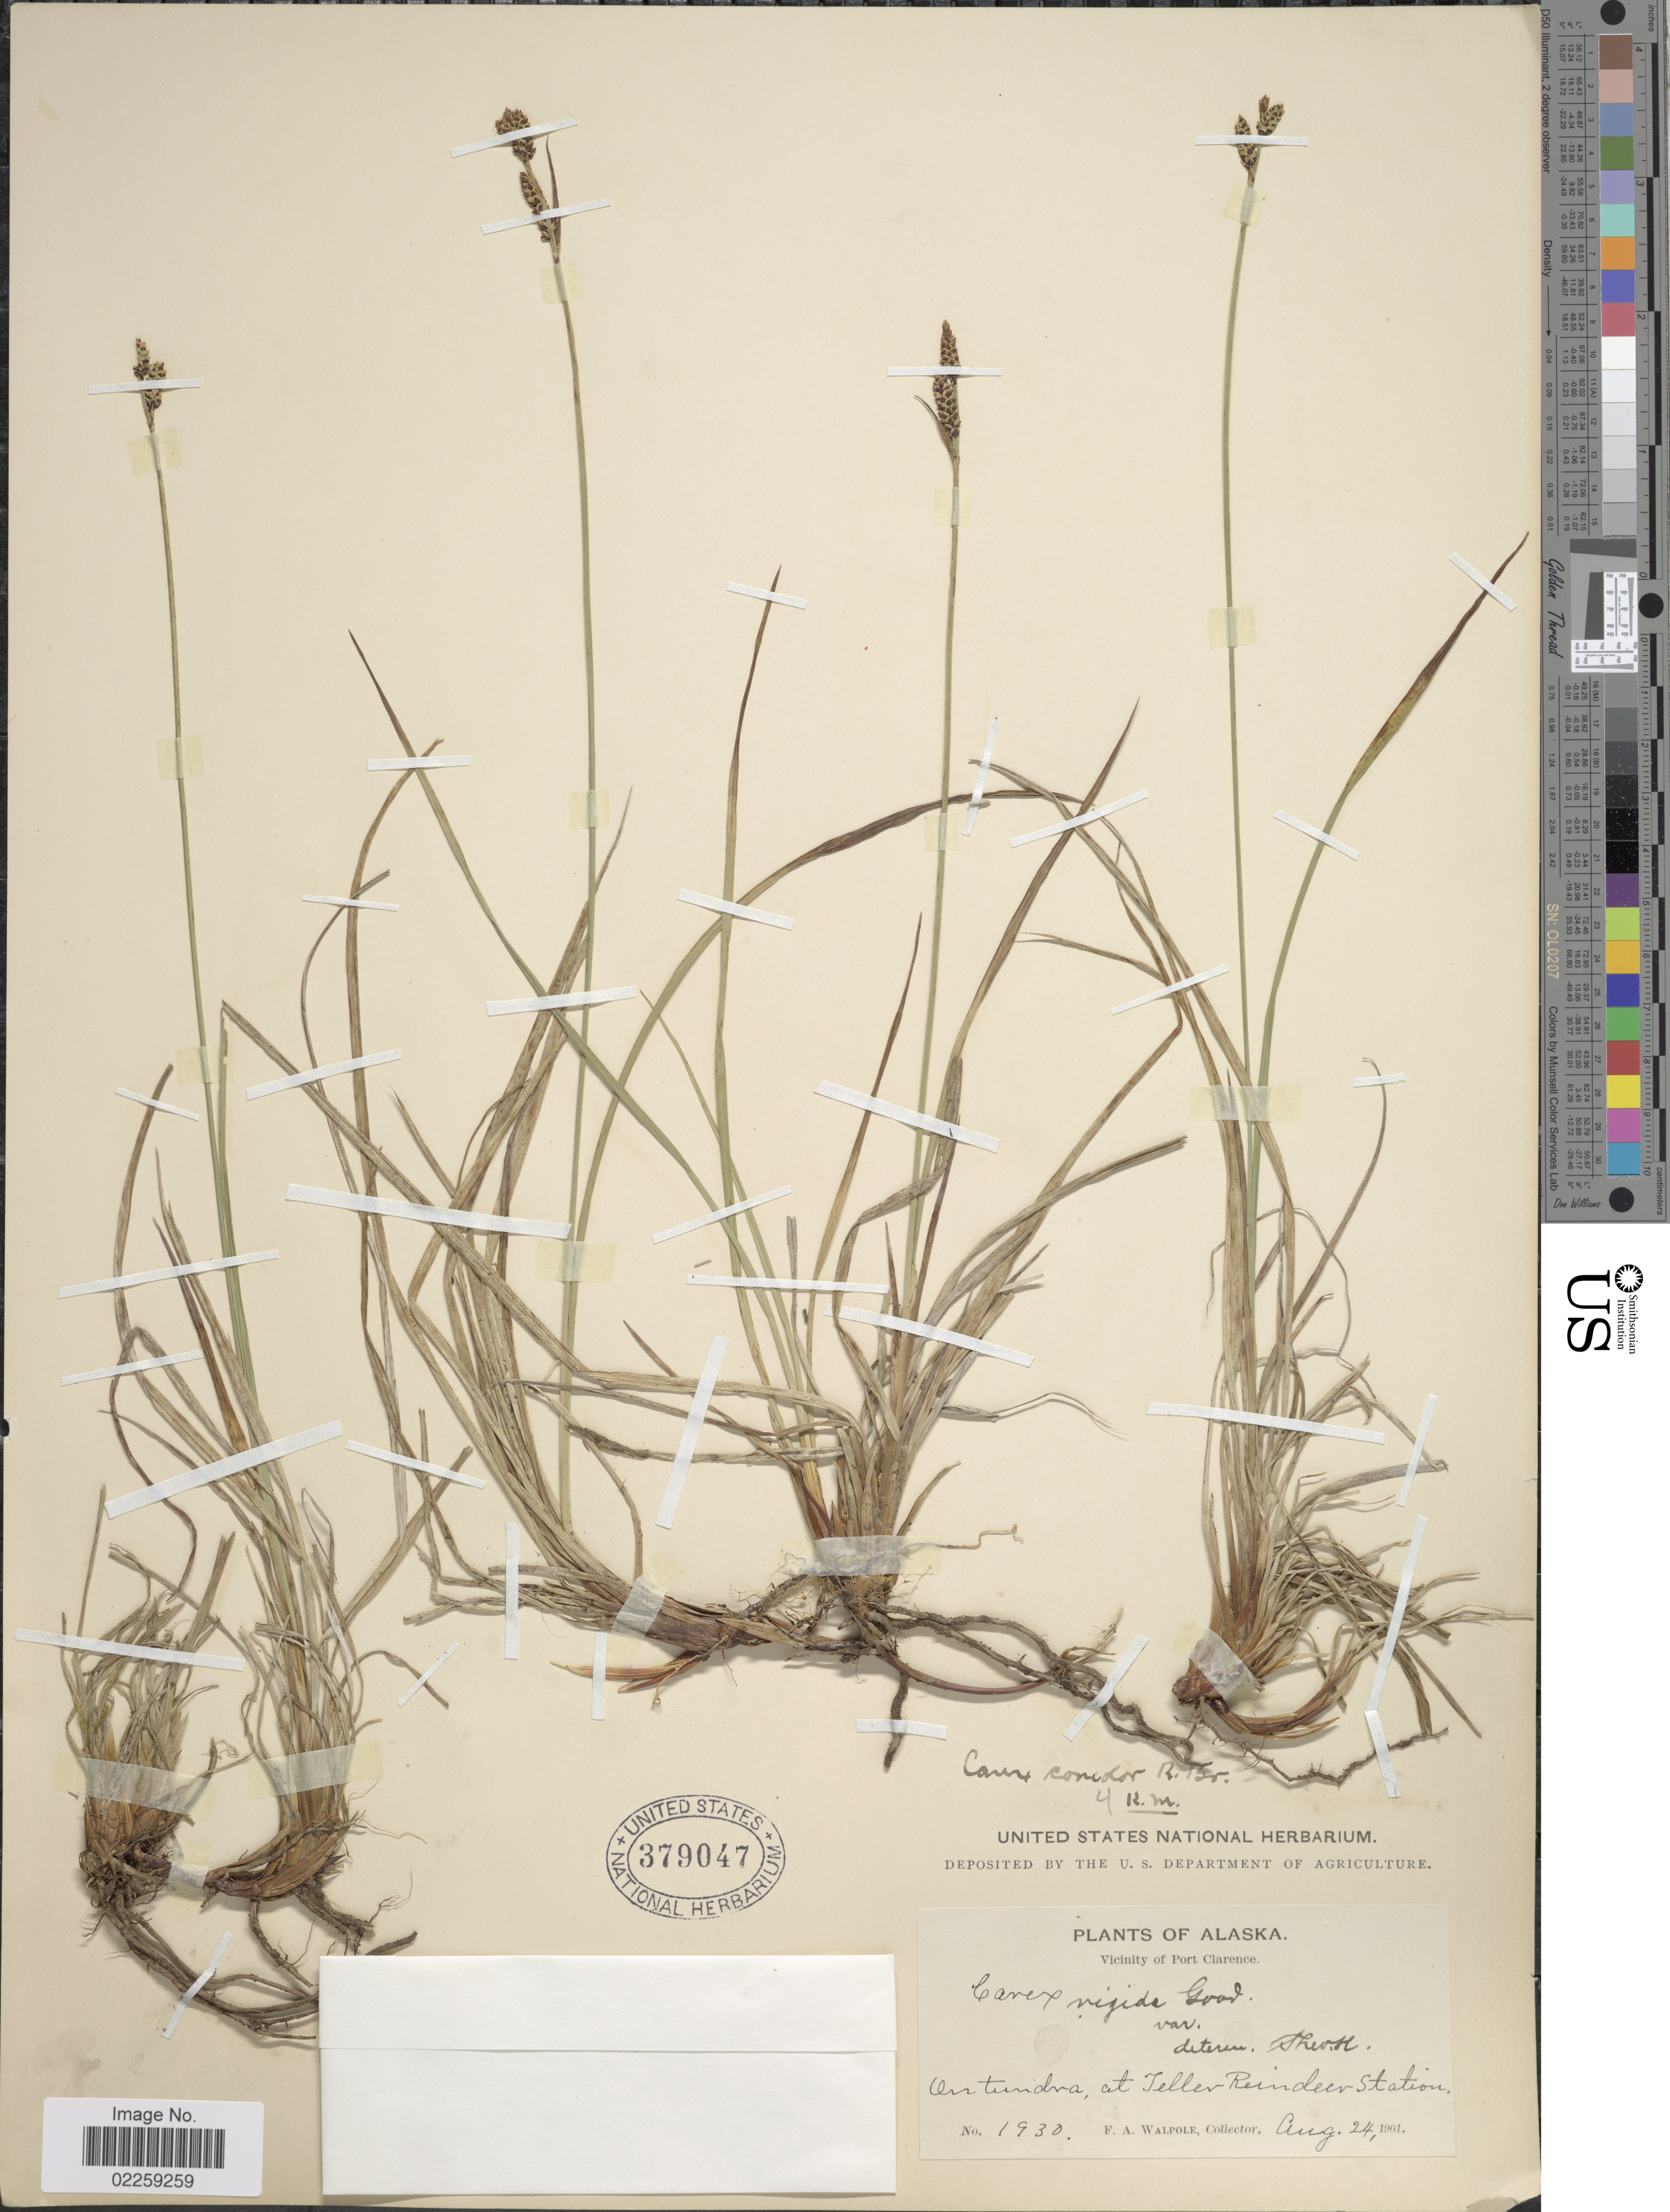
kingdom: Plantae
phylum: Tracheophyta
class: Liliopsida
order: Poales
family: Cyperaceae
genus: Carex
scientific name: Carex bigelowii subsp. lugens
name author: (Holm) T.V. Egorova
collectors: F. Walpole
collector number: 1930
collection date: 1901-08-24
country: United States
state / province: Alaska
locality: Vicinity of Port Clarence, On tundra at Teller Reindeer Station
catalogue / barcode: US 379047